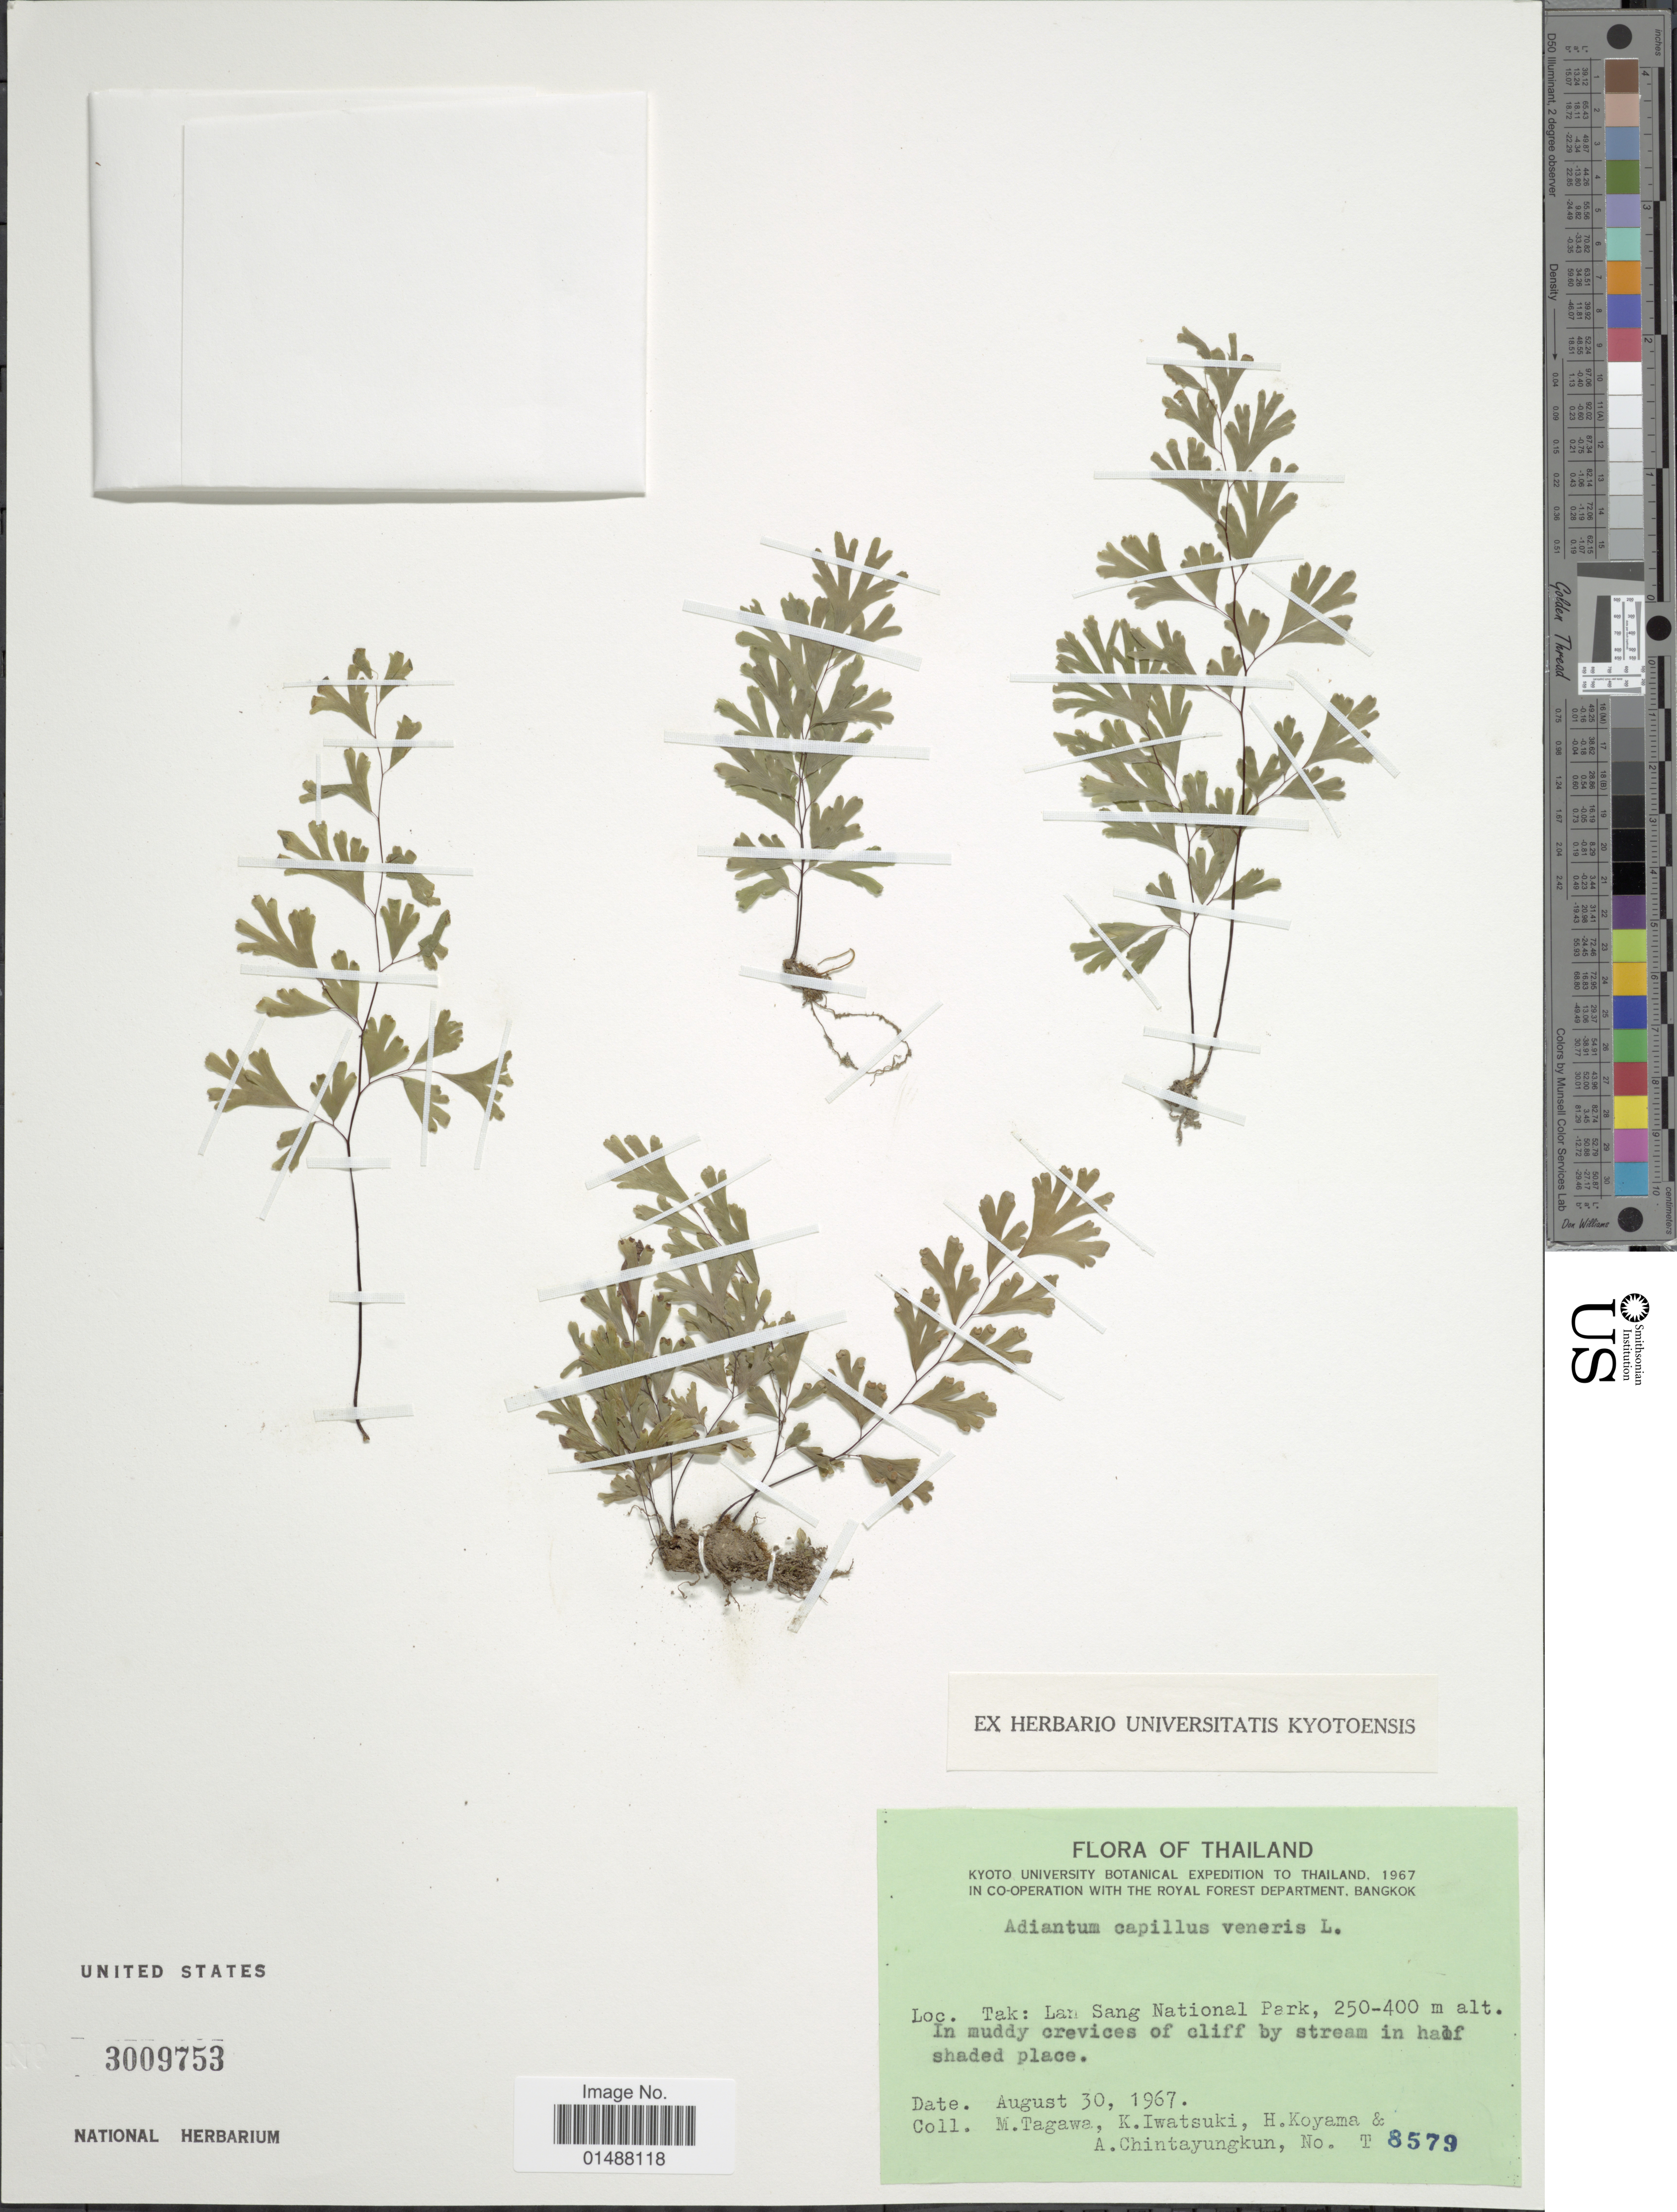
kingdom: Plantae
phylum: Tracheophyta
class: Polypodiopsida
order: Polypodiales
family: Pteridaceae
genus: Adiantum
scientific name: Adiantum capillus-veneris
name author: L.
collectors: M. Kitagawa, K. Iwatsuki, H. Koyama & A. Chintayungkun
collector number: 8579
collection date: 1967-08-30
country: Thailand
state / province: Tak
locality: Tak: Lan Sang National Park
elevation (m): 250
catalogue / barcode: US 3009753